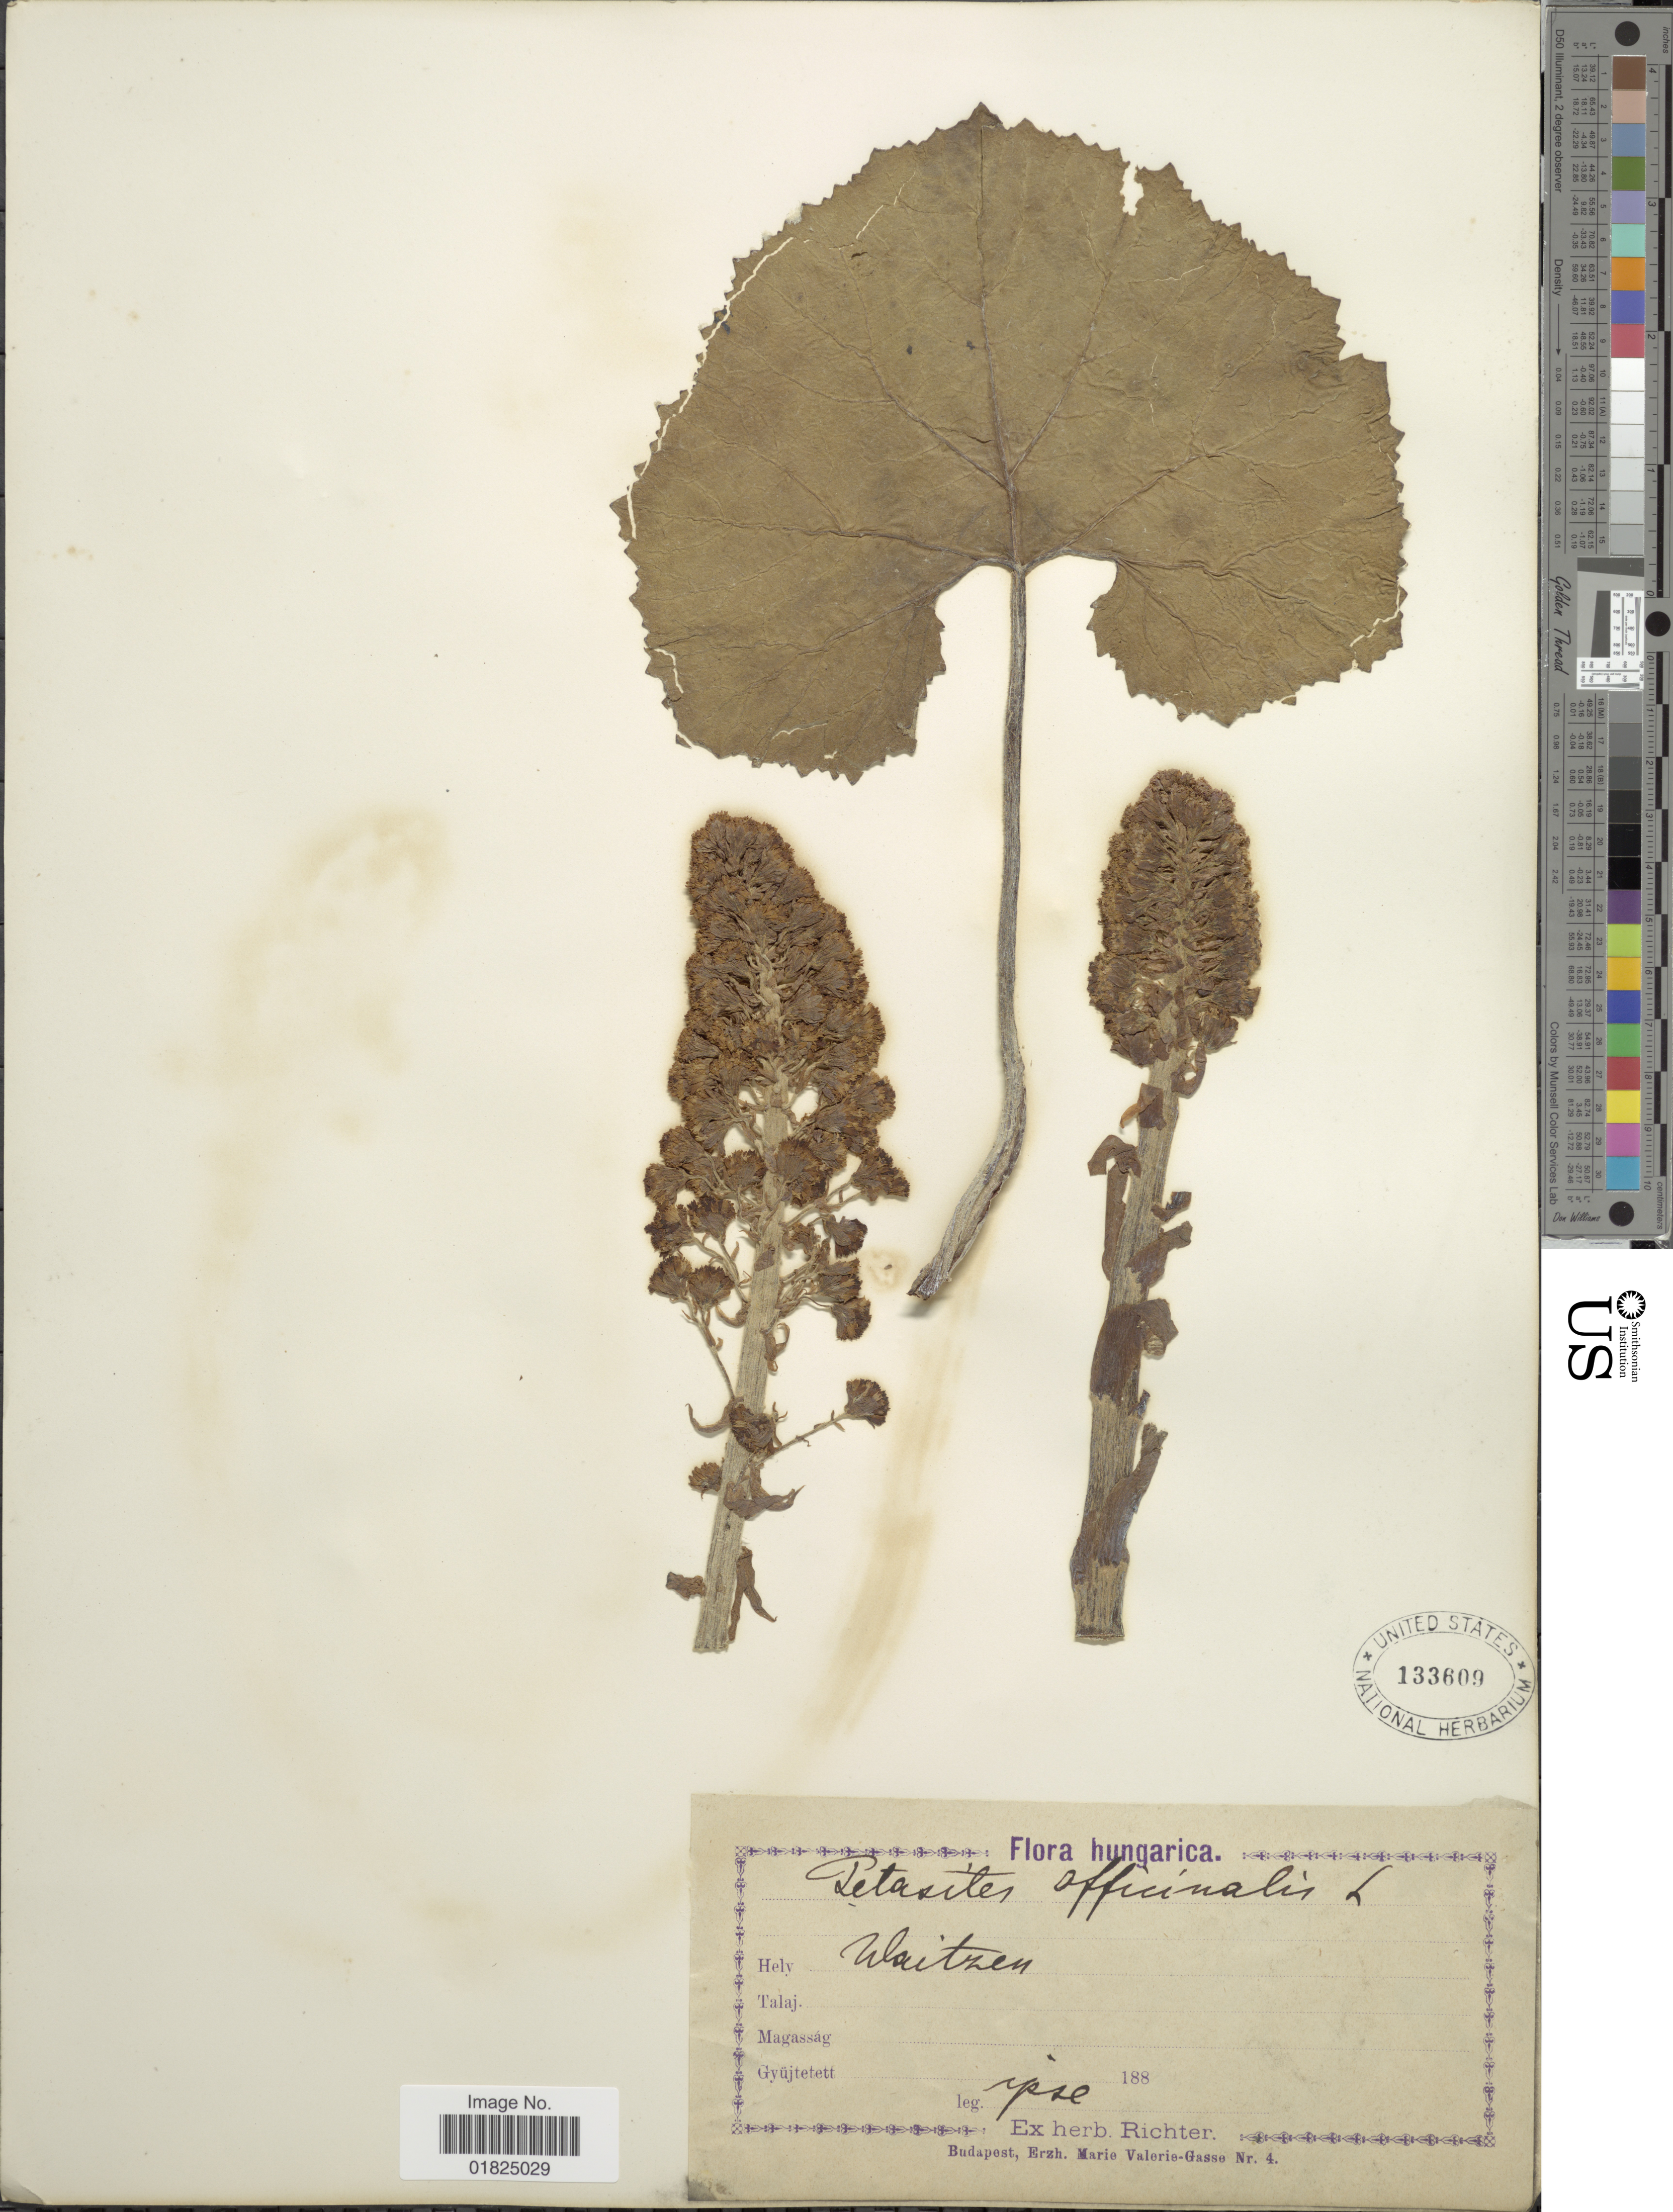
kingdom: Plantae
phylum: Tracheophyta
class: Magnoliopsida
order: Asterales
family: Asteraceae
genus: Petasites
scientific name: Petasites officinalis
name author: L.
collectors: -- Richter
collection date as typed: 188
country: Hungary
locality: Waitzen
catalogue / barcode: US 133609